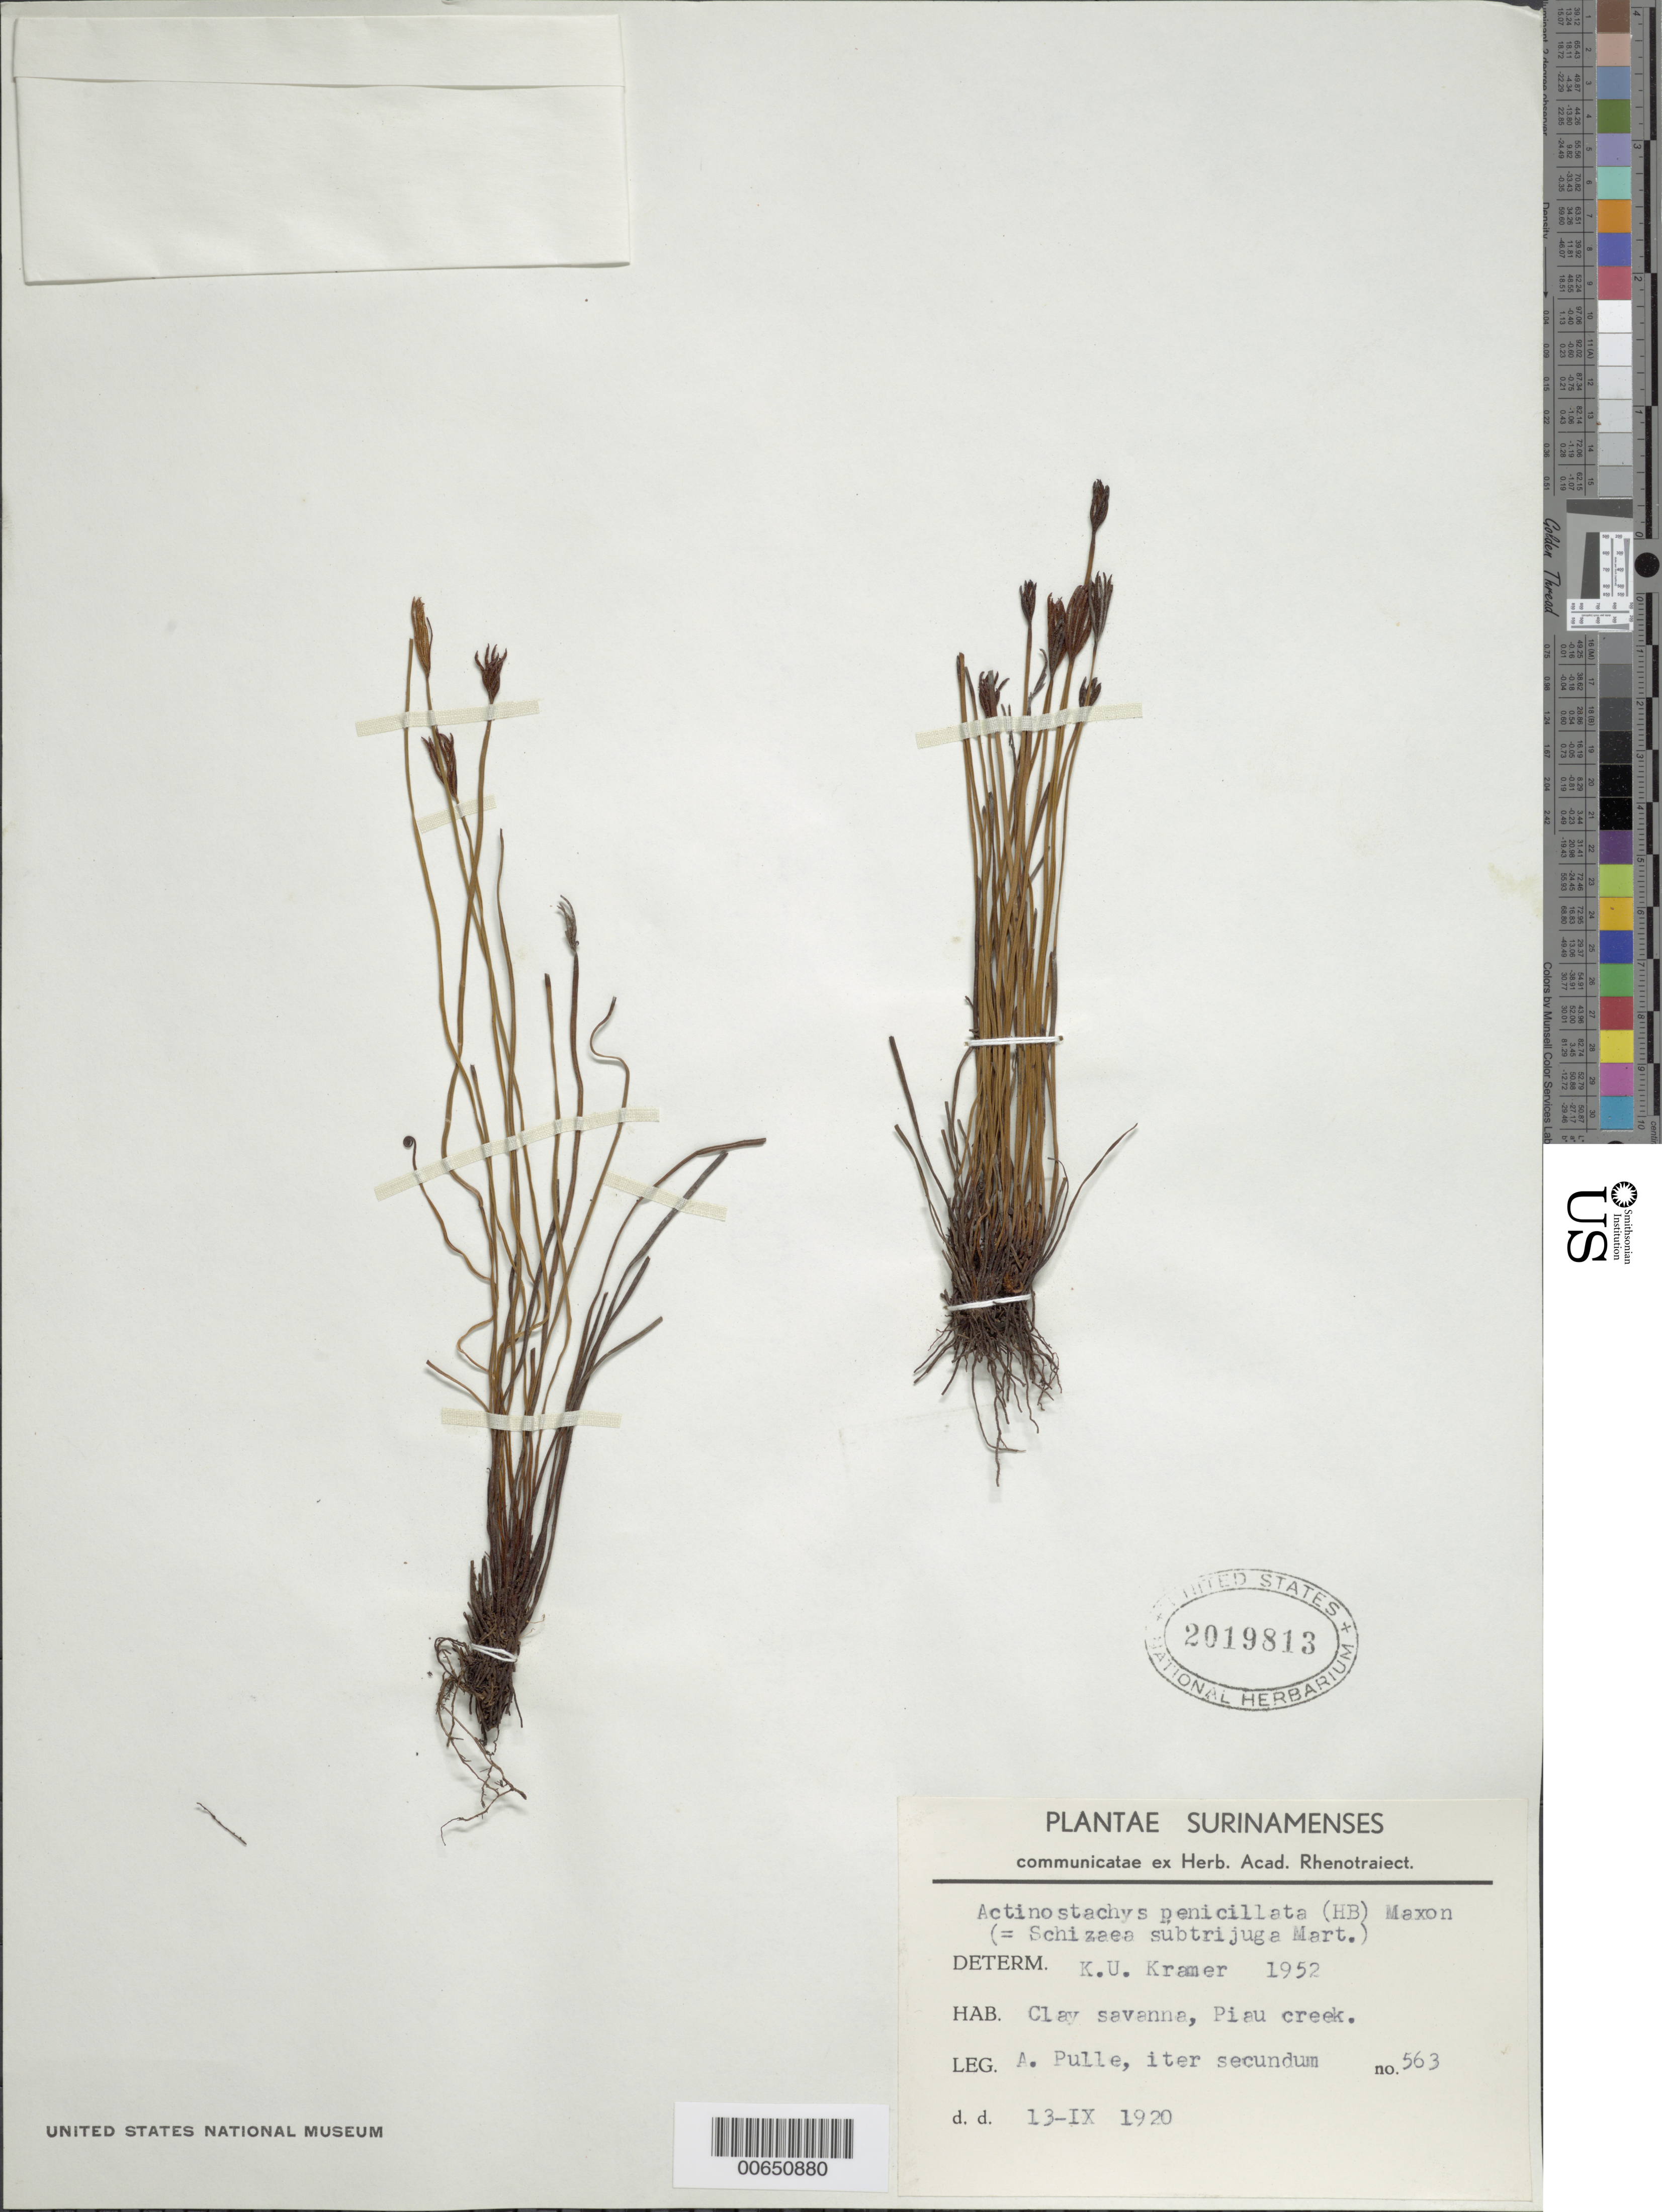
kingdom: Plantae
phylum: Tracheophyta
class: Polypodiopsida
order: Schizaeales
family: Schizaeaceae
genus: Actinostachys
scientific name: Actinostachys subtrijuga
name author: (Mart.) C. Presl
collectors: A. A. Pulle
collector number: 563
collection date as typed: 13-Sep-20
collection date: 1920-09-13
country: Suriname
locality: Piau Creek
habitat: Clay savanna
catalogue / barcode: US 2019813